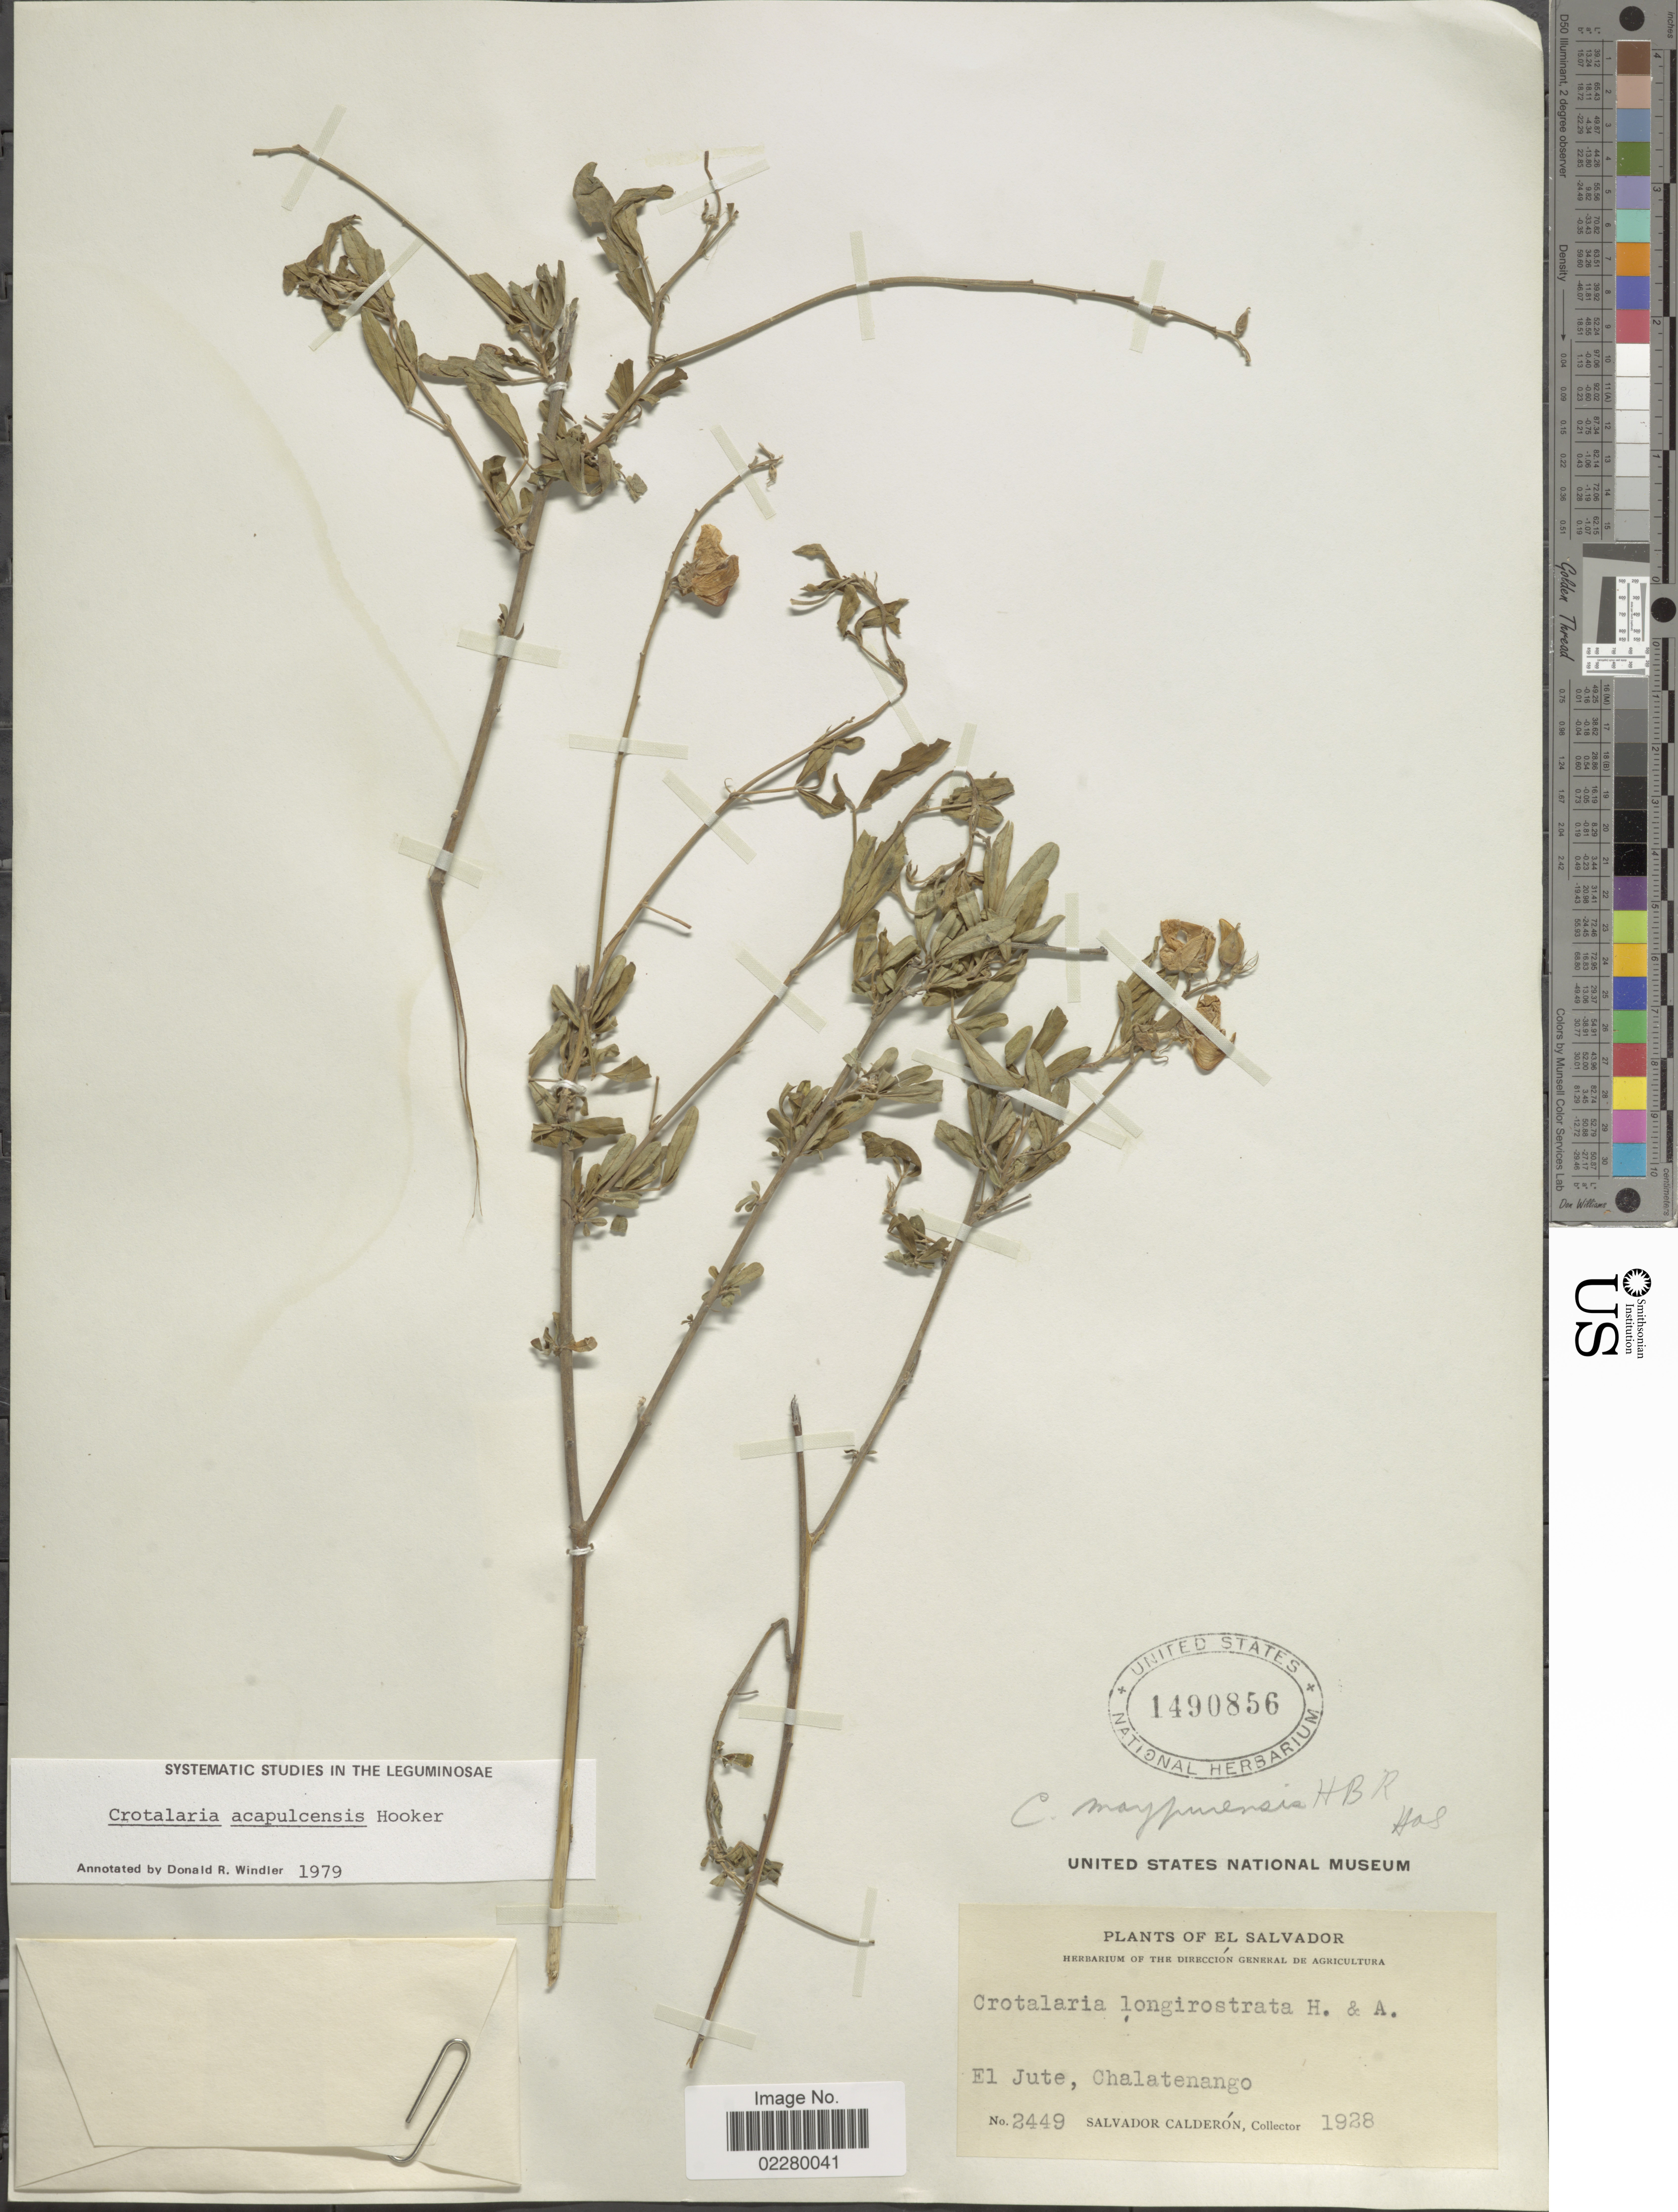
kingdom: Plantae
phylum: Tracheophyta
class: Magnoliopsida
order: Fabales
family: Fabaceae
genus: Crotalaria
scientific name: Crotalaria acapulcensis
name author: Hook. & Arn.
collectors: S. Calderón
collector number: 2449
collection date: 1928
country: El Salvador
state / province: Chalatenango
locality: El Jute, Chalatenango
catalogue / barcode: US 1490856